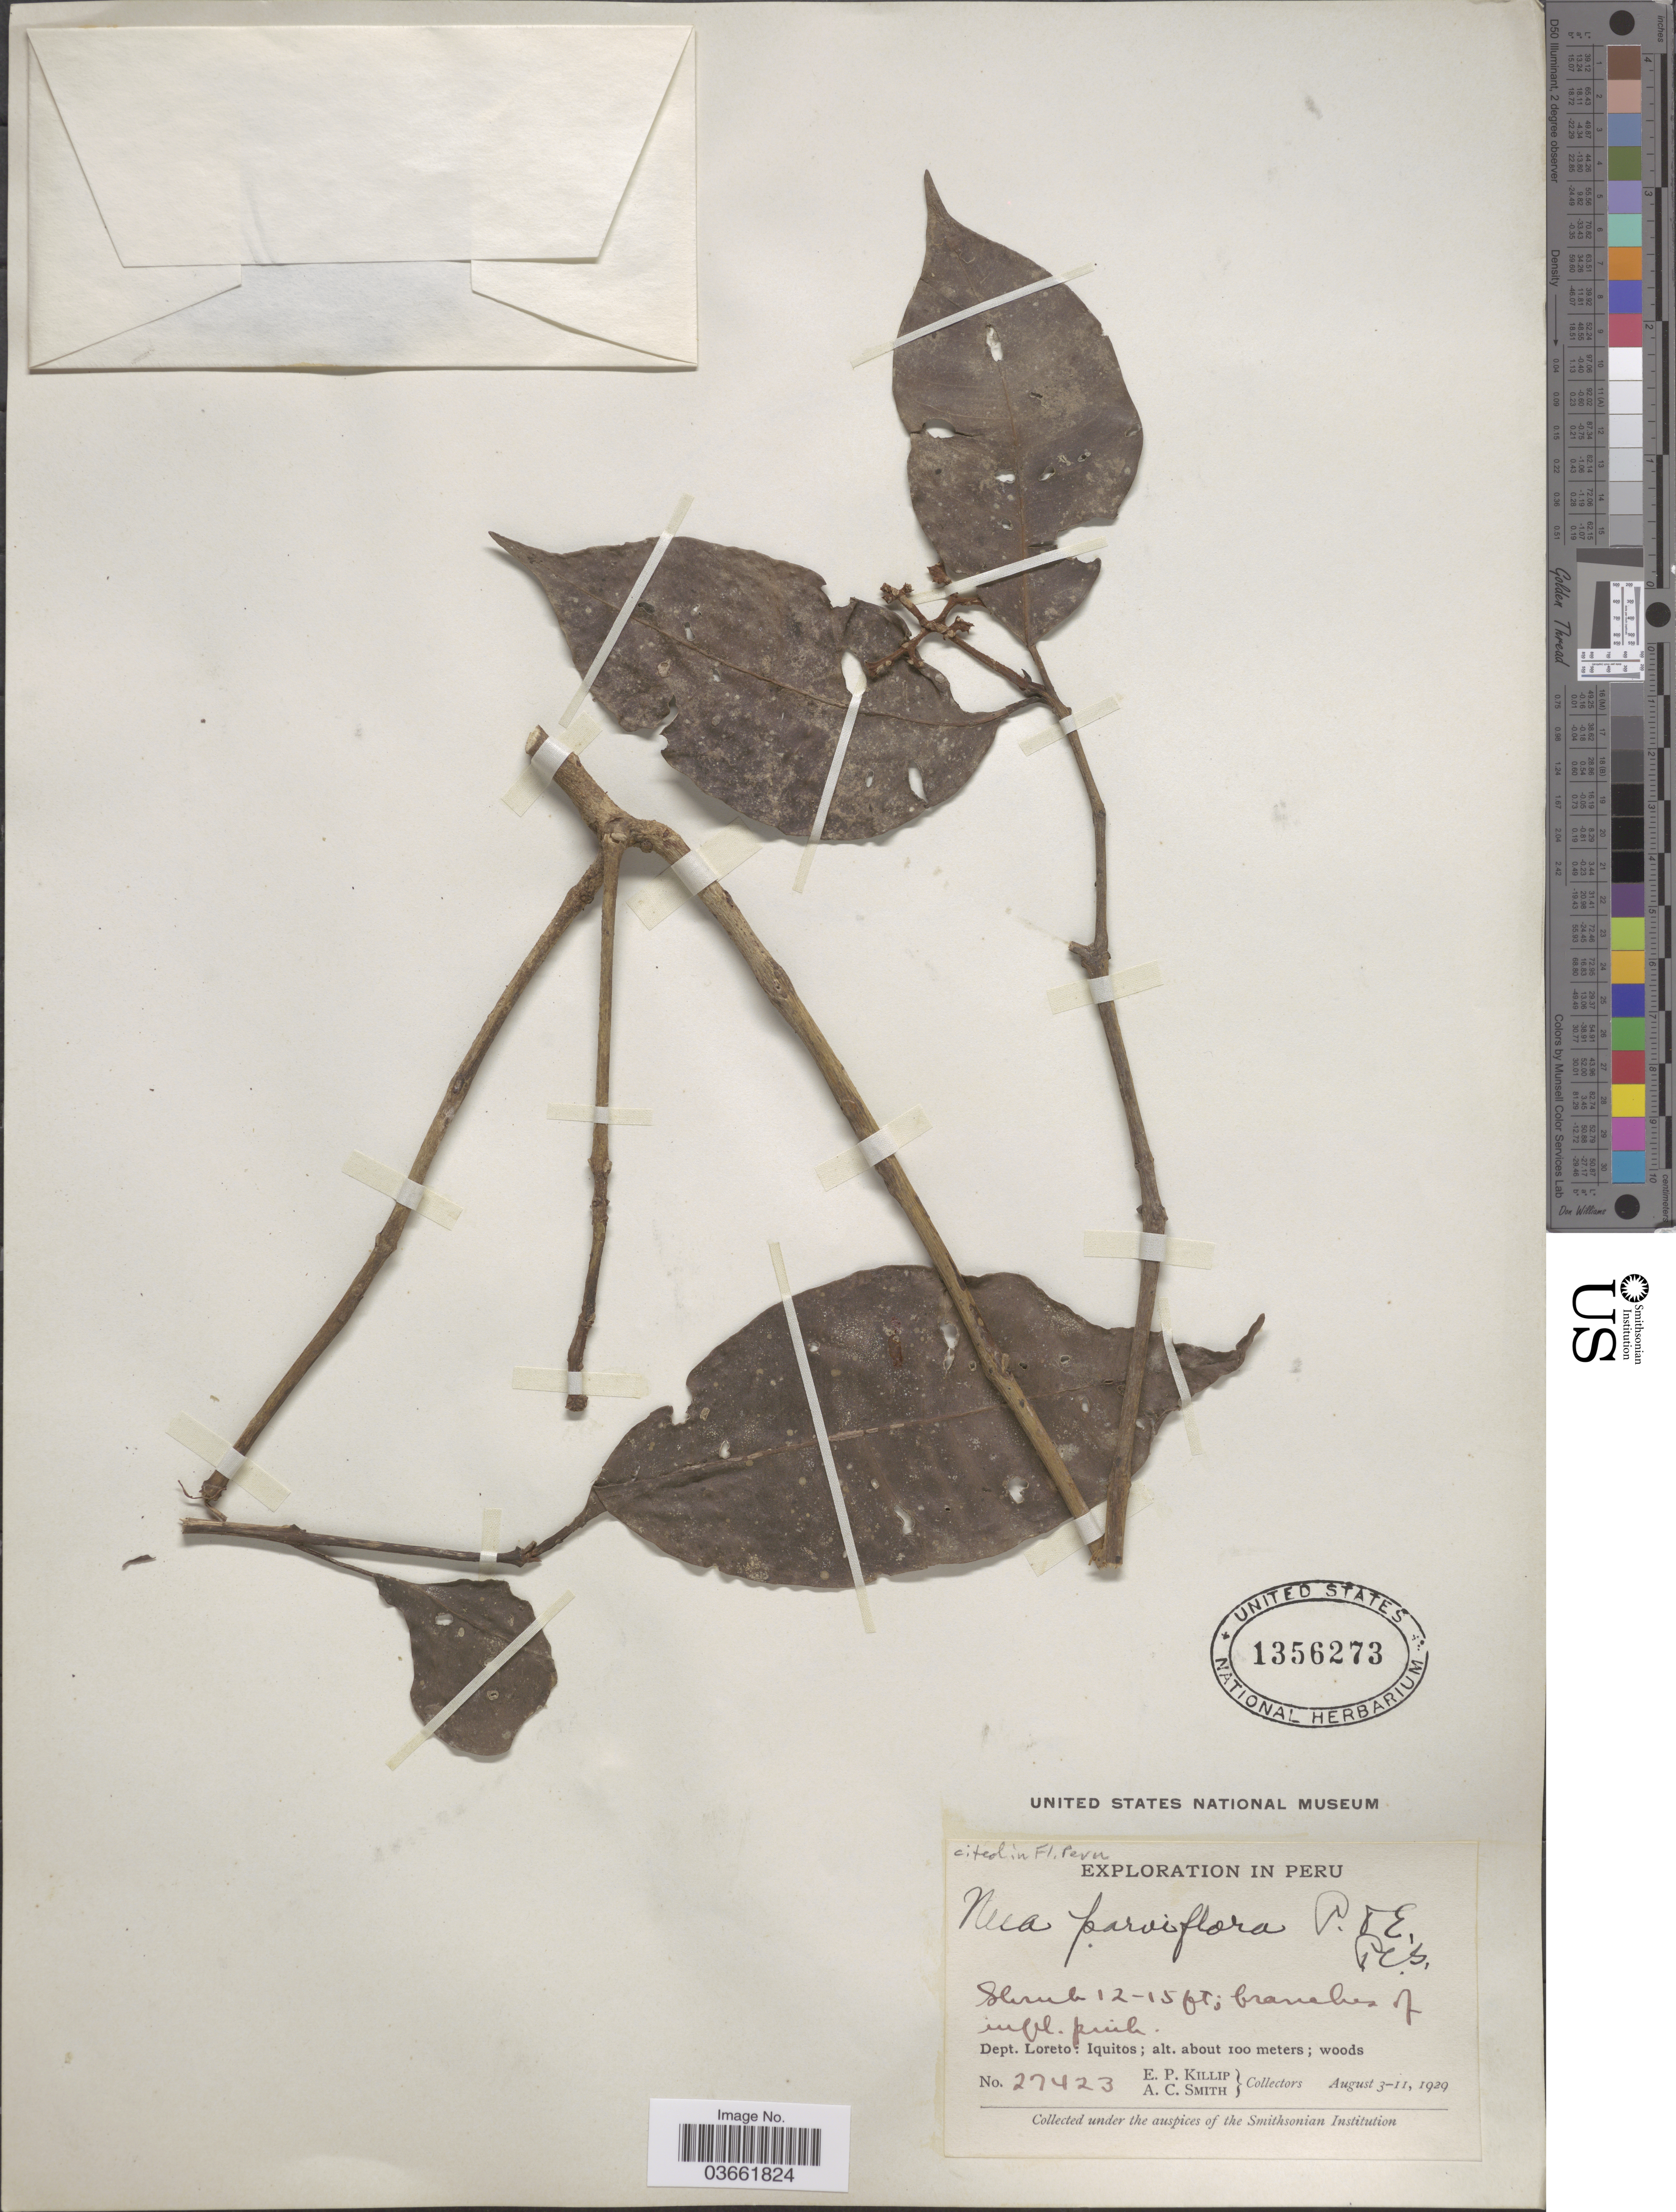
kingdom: Plantae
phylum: Tracheophyta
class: Magnoliopsida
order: Caryophyllales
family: Nyctaginaceae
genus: Neea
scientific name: Neea parviflora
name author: Poepp. & Endl.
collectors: E. P. Killip & A. C. Smith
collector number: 27423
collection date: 1929-08-03/1929-08-11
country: Peru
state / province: Loreto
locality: Dept. Loreto: Iquitos.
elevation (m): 100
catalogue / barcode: US 1356273